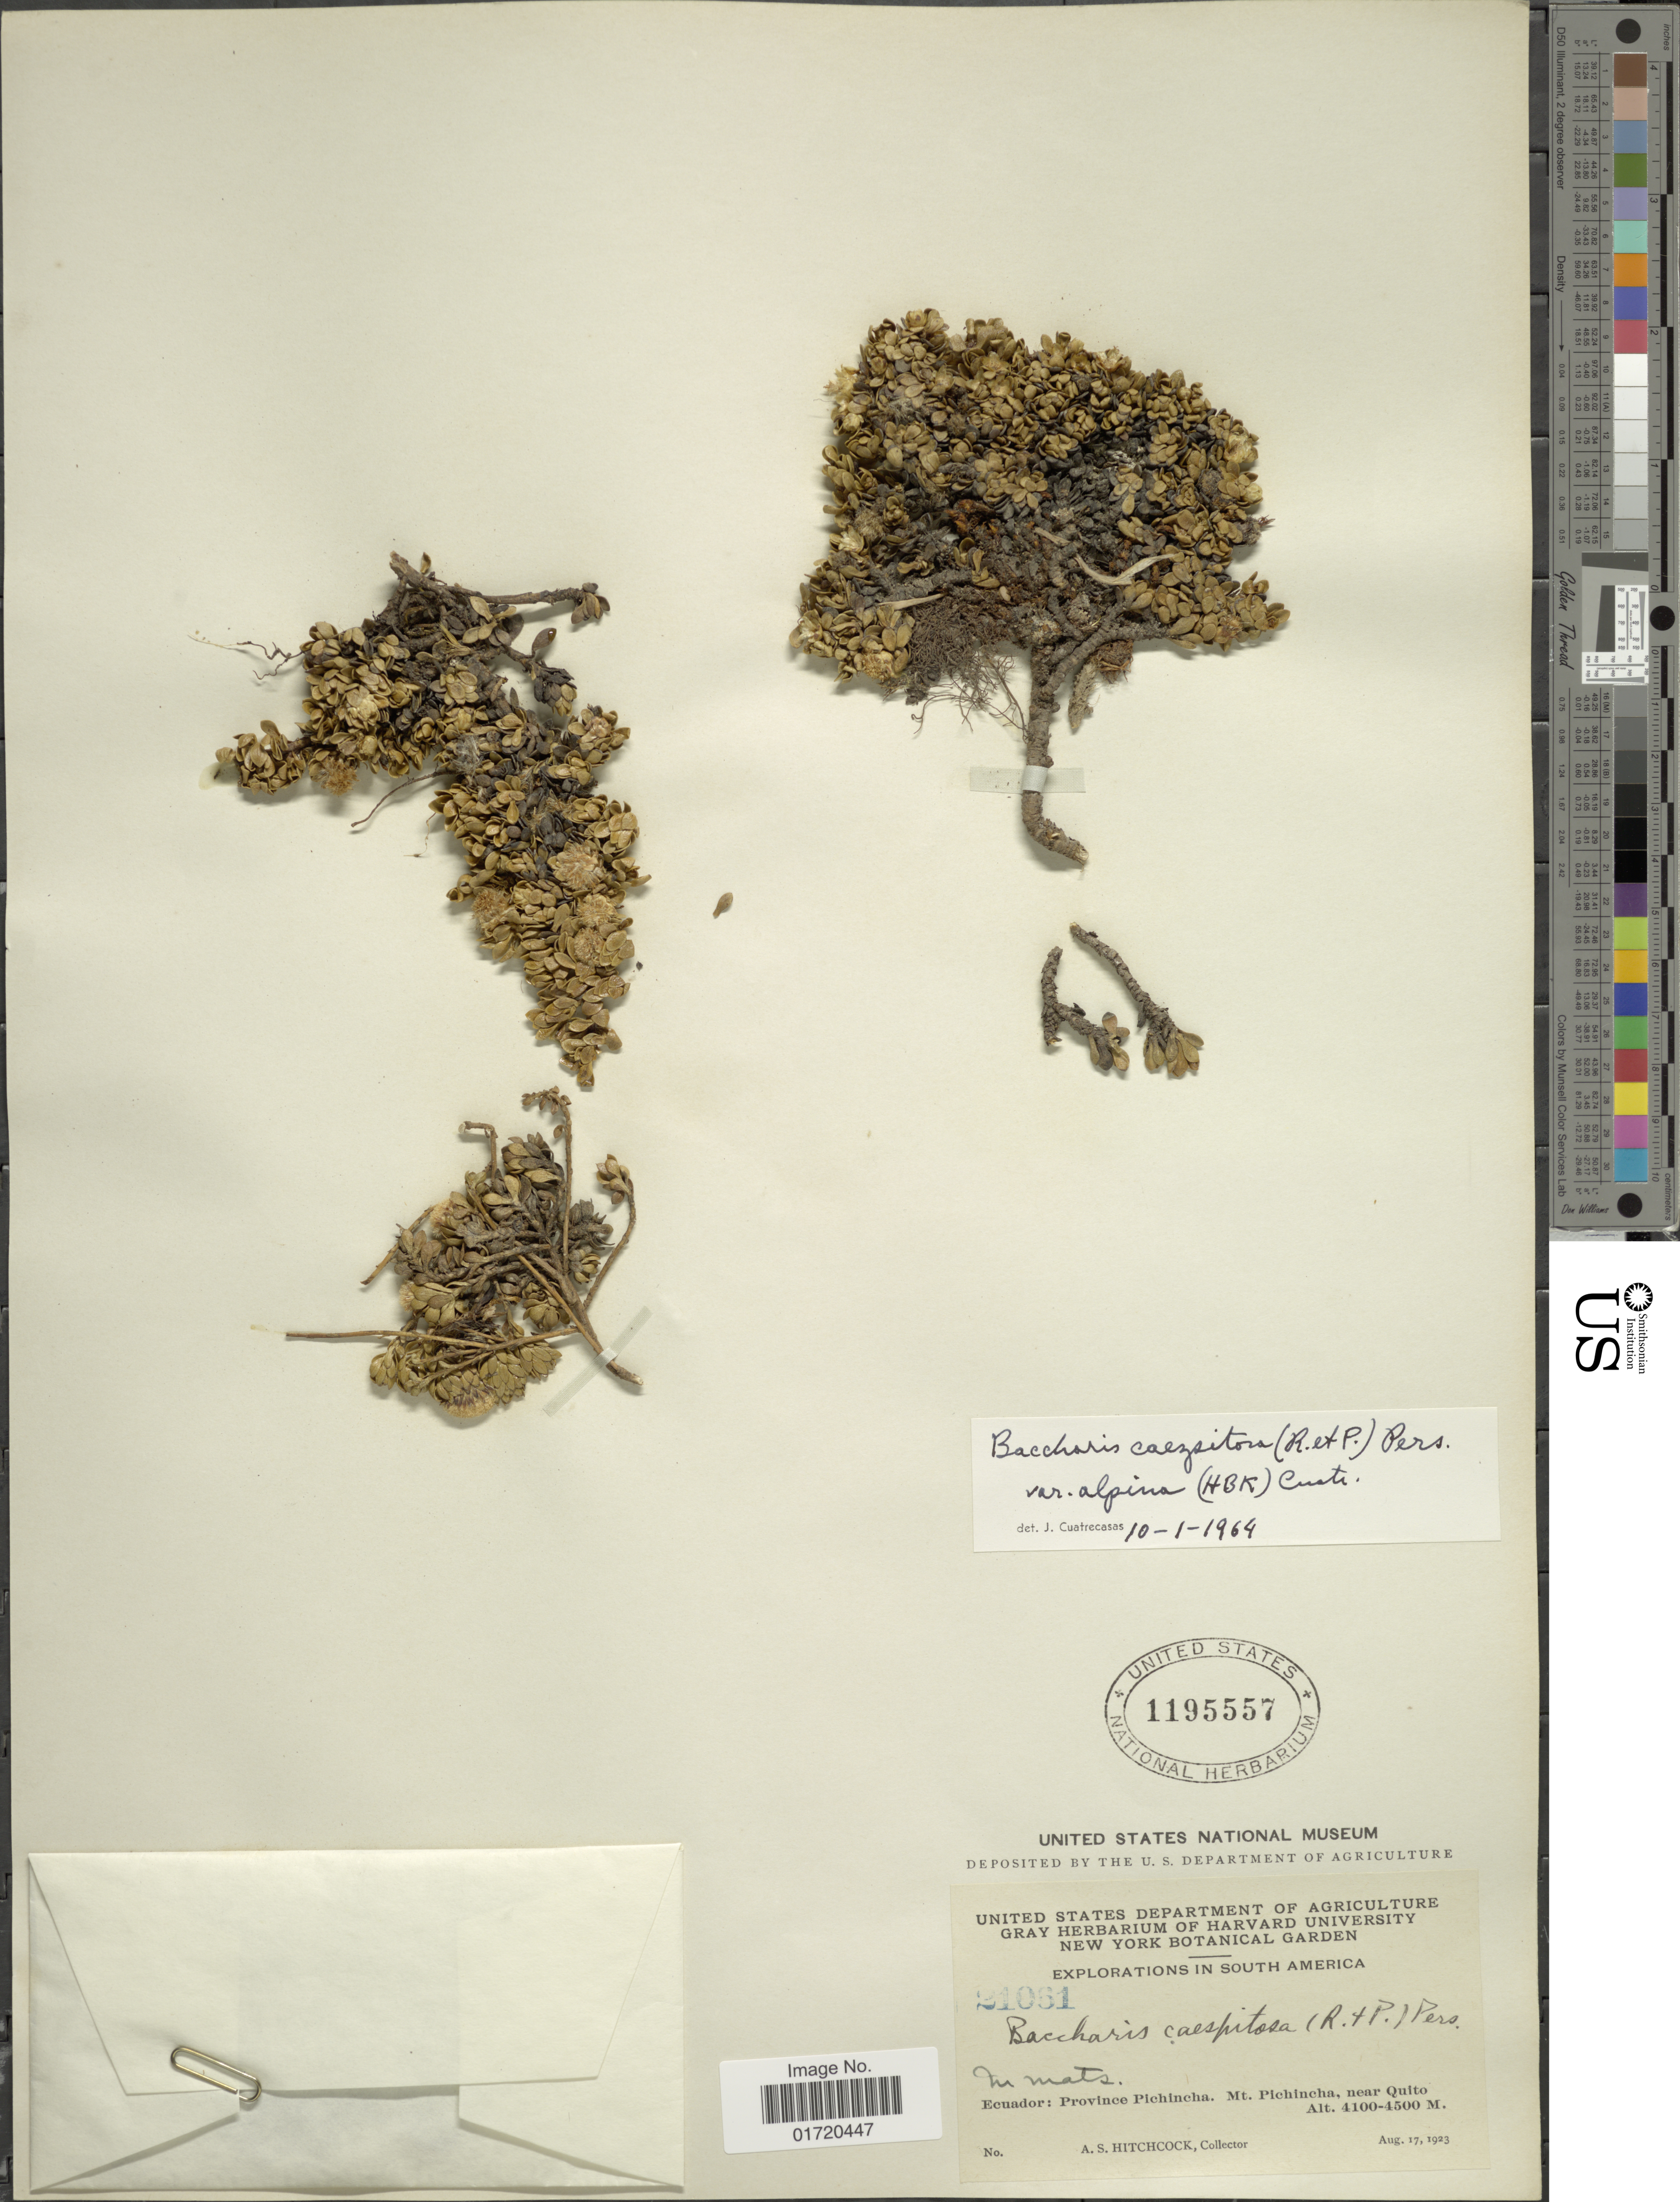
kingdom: Plantae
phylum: Tracheophyta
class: Magnoliopsida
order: Asterales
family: Asteraceae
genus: Baccharis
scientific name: Baccharis caespitosa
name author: (Ruiz & Pav.) Pers.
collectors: A. S. Hitchcock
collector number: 21081*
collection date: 1923-08-17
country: Ecuador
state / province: Pichincha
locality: Mt. Pichincha, near Quito.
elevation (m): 4100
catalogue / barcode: US 1195557